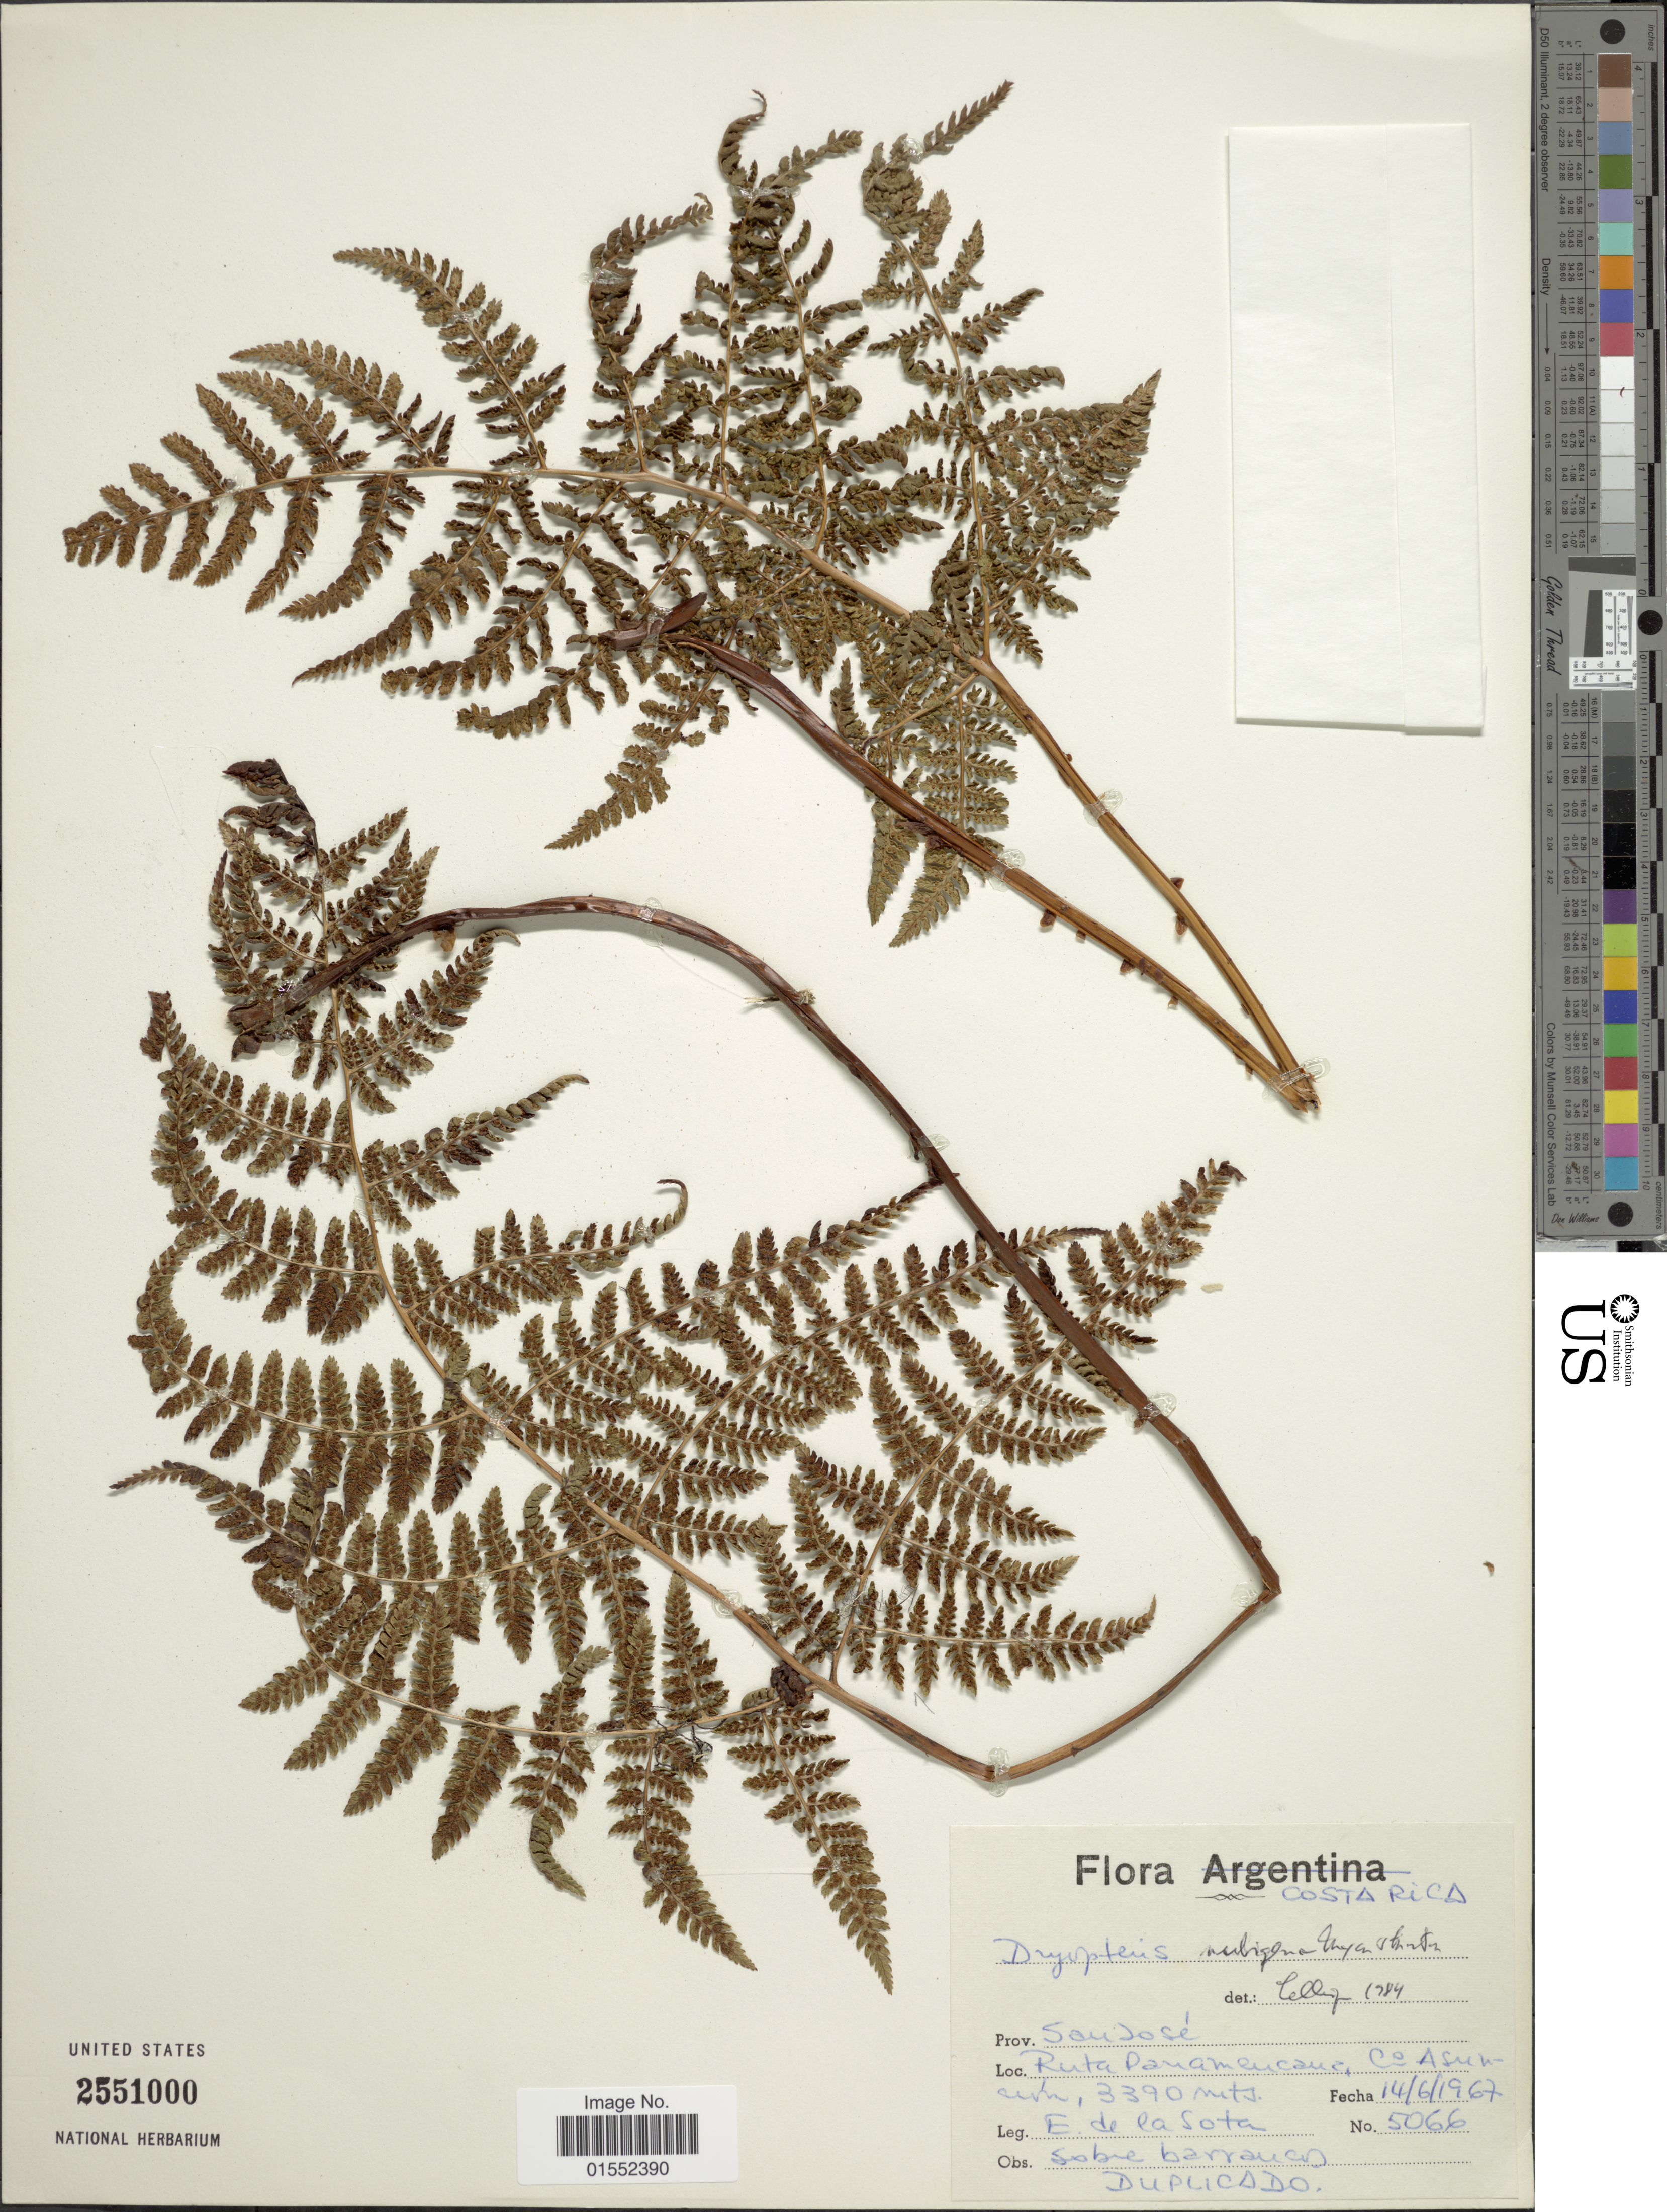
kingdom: Plantae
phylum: Tracheophyta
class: Polypodiopsida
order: Polypodiales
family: Dryopteridaceae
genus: Dryopteris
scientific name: Dryopteris nubigena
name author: Maxon & C.V. Morton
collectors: E. R. de la Sota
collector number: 5066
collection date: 1967-06-14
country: Costa Rica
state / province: San José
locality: Ruta Panamencauc, Co Asuncion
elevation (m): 3390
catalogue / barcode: US 2551000